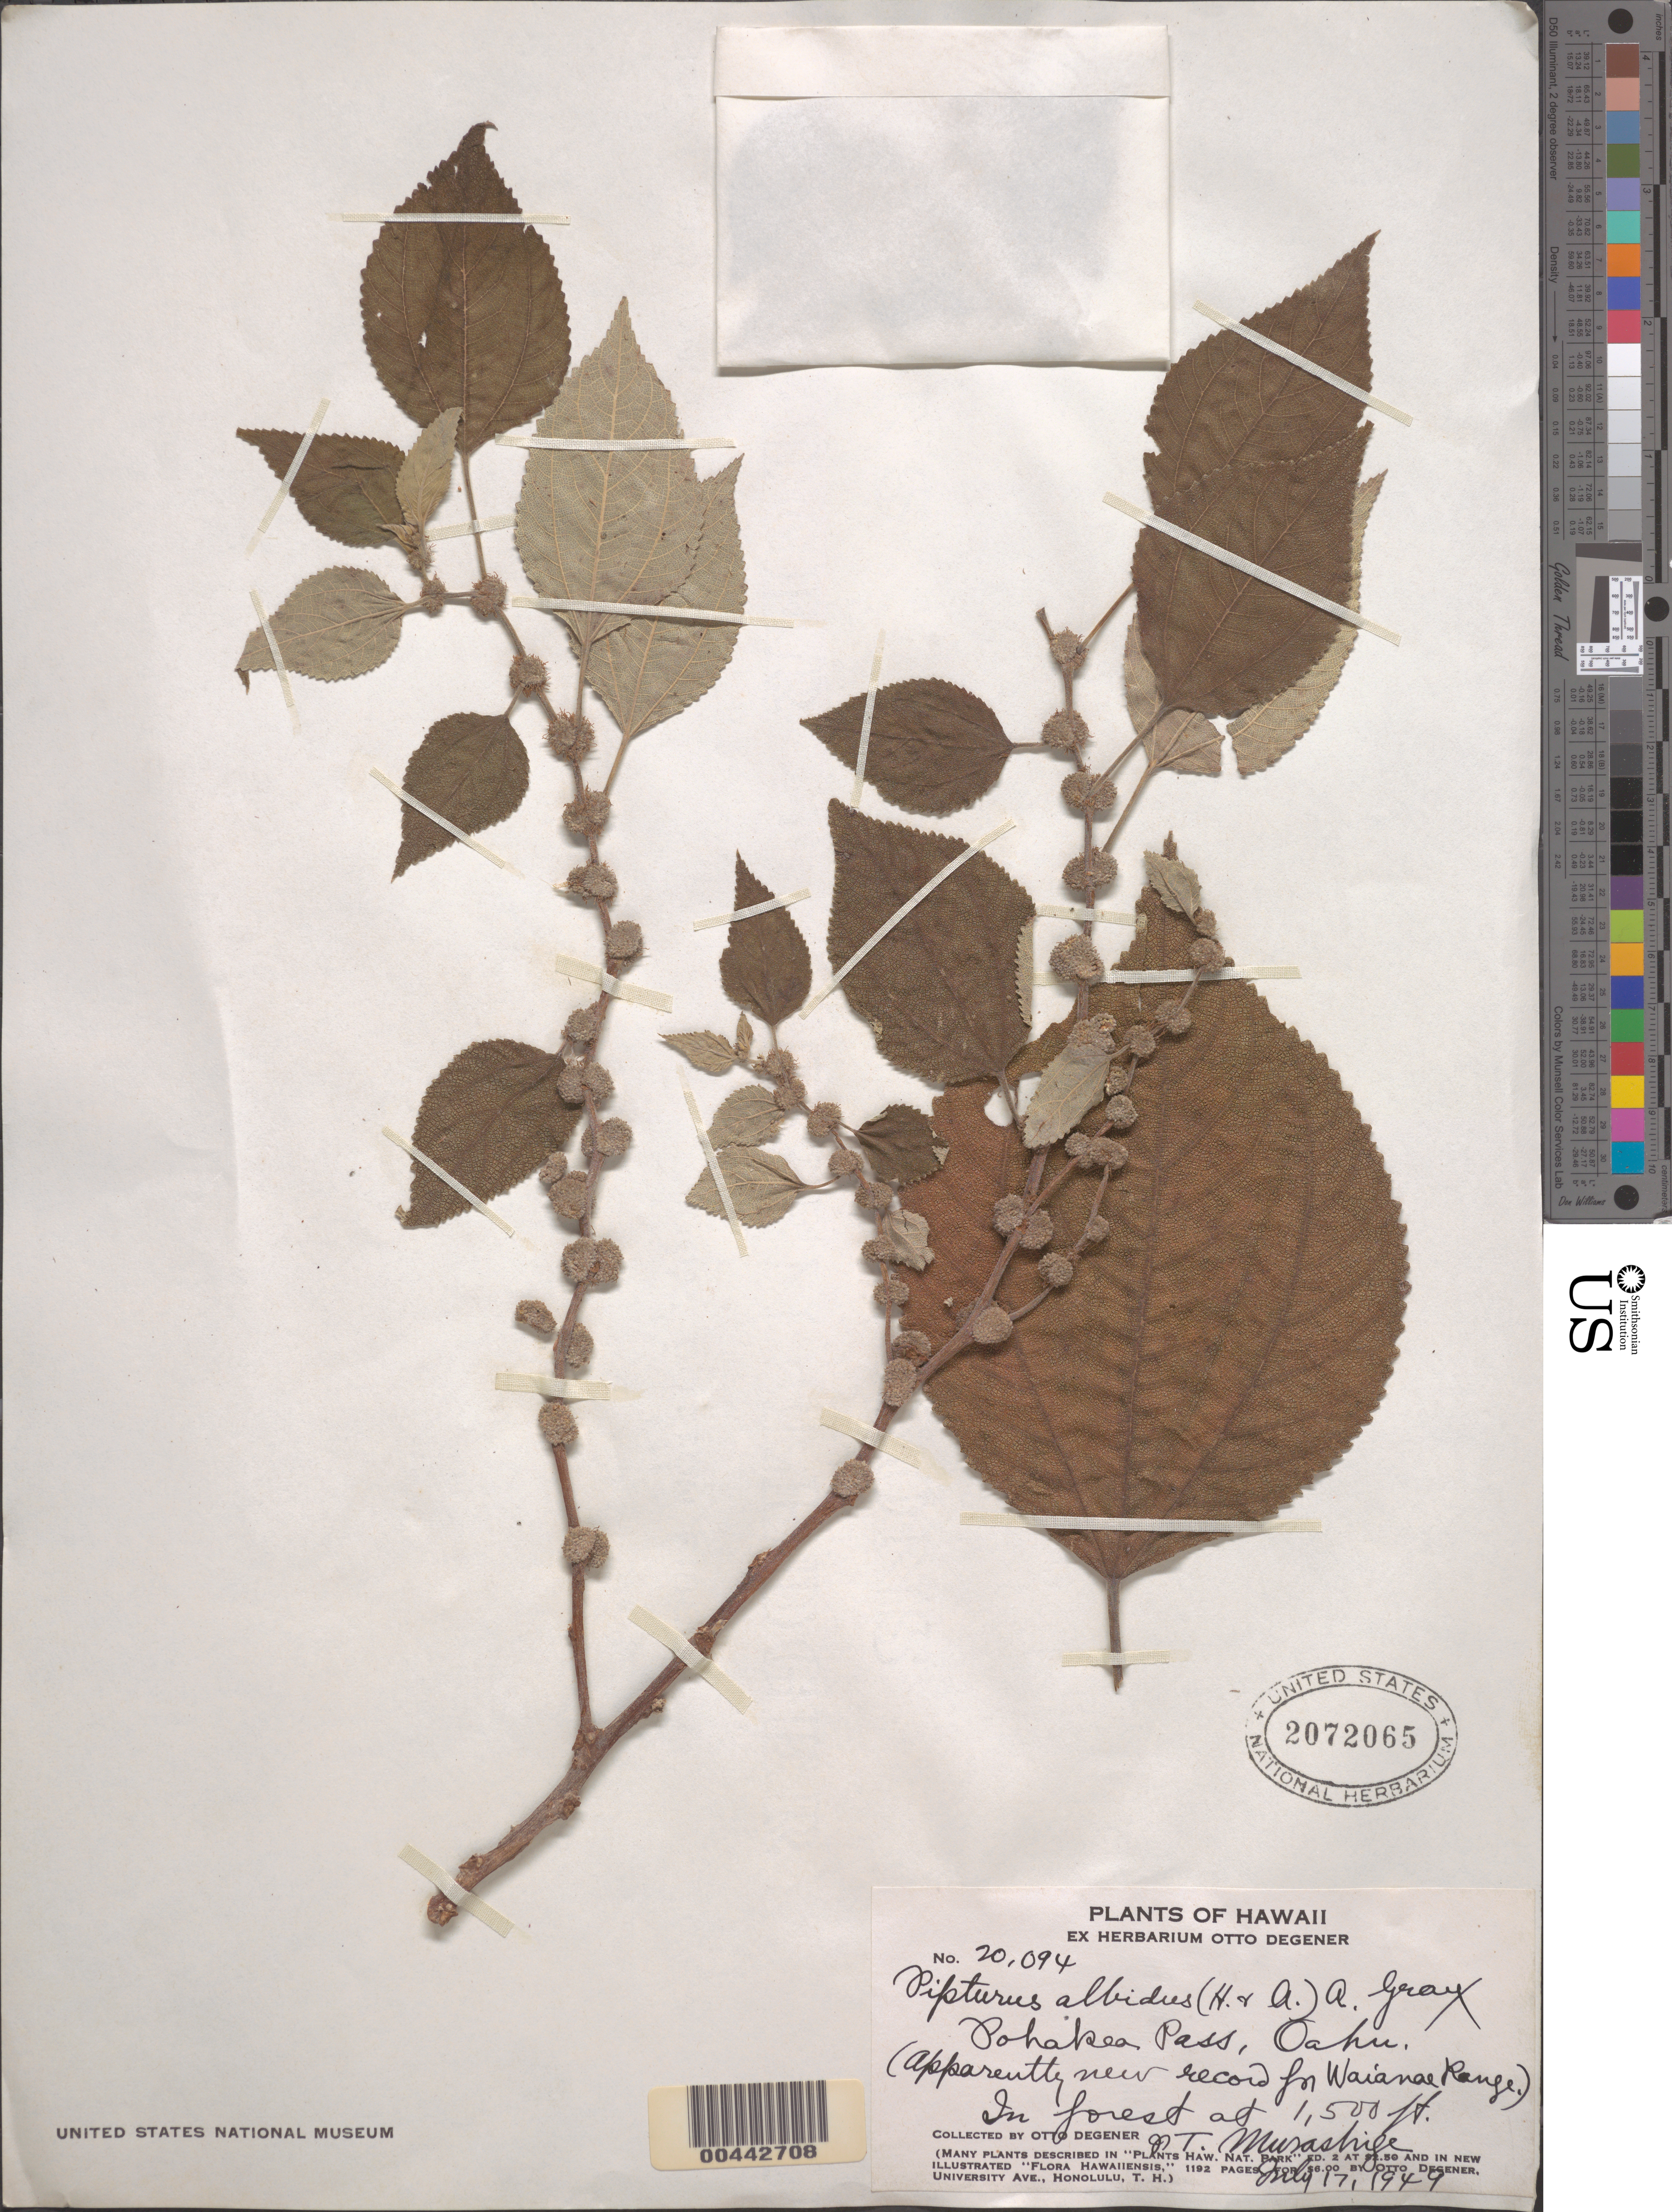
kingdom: Plantae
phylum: Tracheophyta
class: Magnoliopsida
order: Rosales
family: Urticaceae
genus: Pipturus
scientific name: Pipturus albidus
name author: (Hook. & Arn.) A. Gray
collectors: O. Degener & T. Murashige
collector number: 20094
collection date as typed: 17 Jul 1949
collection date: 1949-07-17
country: United States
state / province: Hawaii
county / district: Honolulu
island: Oahu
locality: Pohakea Pass, Waianae Range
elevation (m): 457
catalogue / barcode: US 2072065